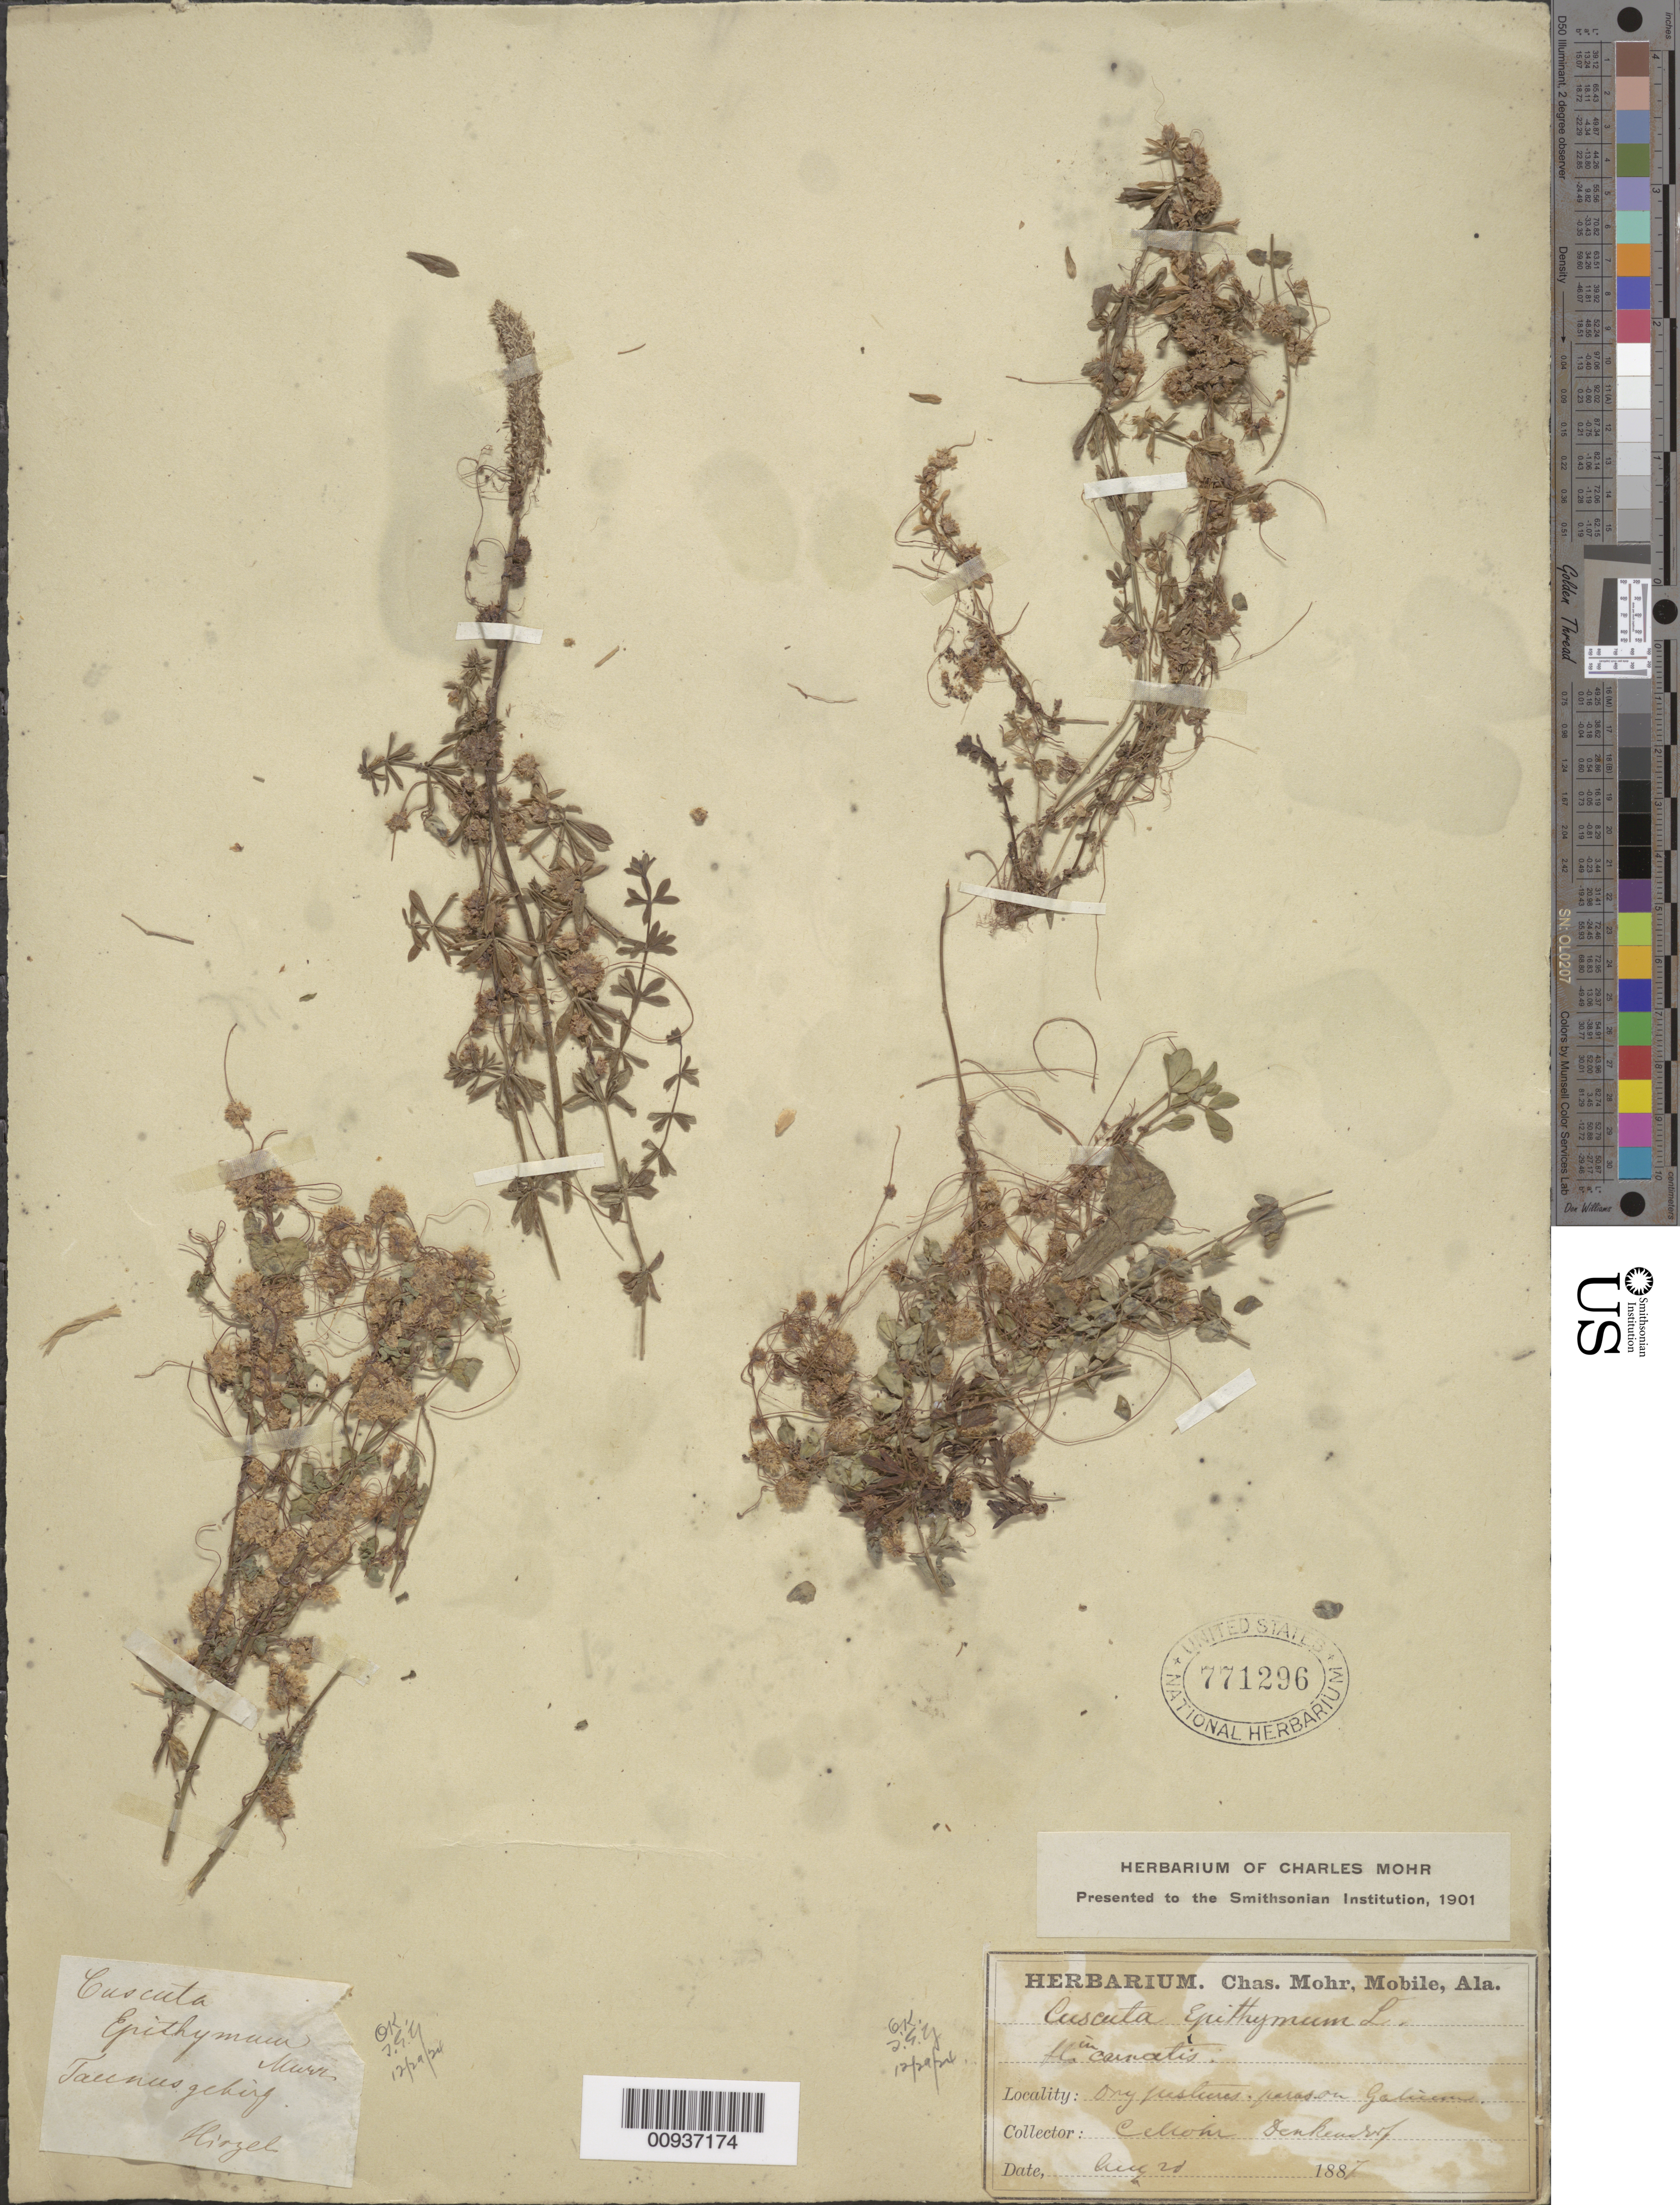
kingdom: Plantae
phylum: Tracheophyta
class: Magnoliopsida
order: Solanales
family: Convolvulaceae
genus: Cuscuta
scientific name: Cuscuta epithymum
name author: Murray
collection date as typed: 20 Aug 1887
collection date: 1887-08-20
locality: ony [j]usticras parad on galiium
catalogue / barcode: US 771296